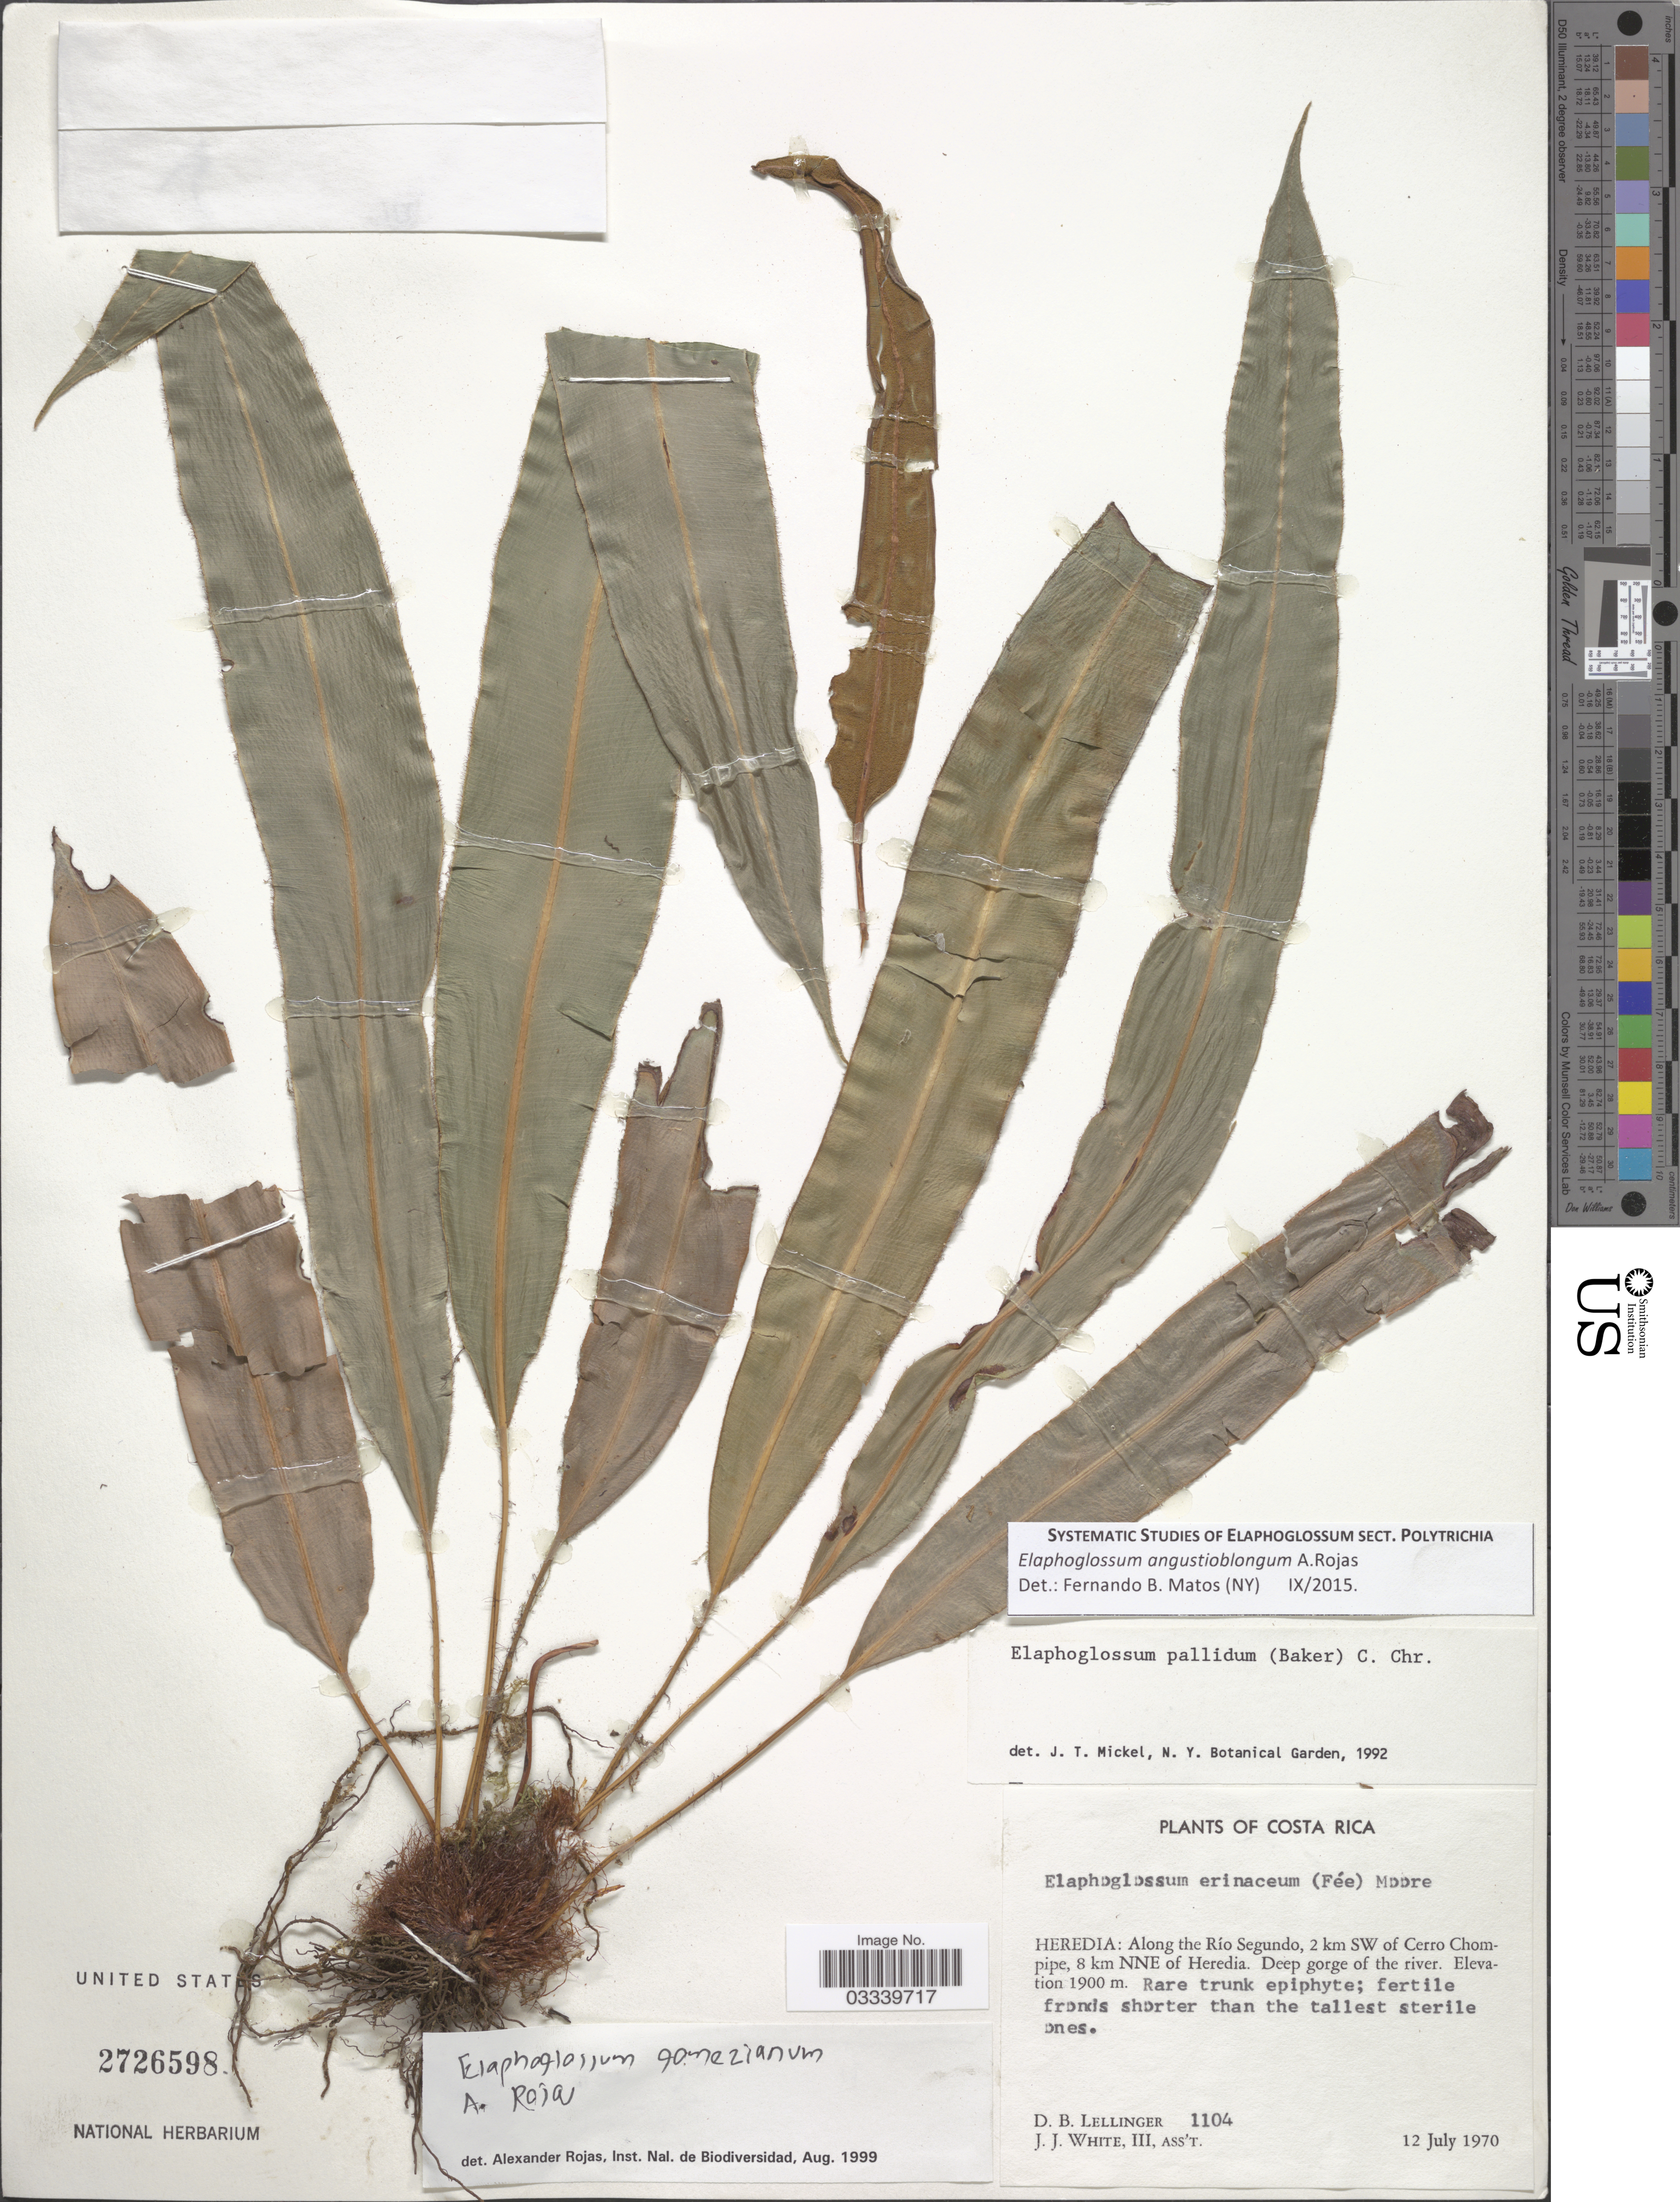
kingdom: Plantae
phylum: Tracheophyta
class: Polypodiopsida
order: Polypodiales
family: Dryopteridaceae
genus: Elaphoglossum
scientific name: Elaphoglossum angustioblongum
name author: A. Rojas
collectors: D. B. Lellinger & J. J. White III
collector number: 1104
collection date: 1970-07-12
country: Costa Rica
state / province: Heredia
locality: Along the Río Segundo, 2 km SW of Cerro Chompipe, 8 km NNE of Heredia. Deep gorge of the river.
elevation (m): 1900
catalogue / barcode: US 2726598